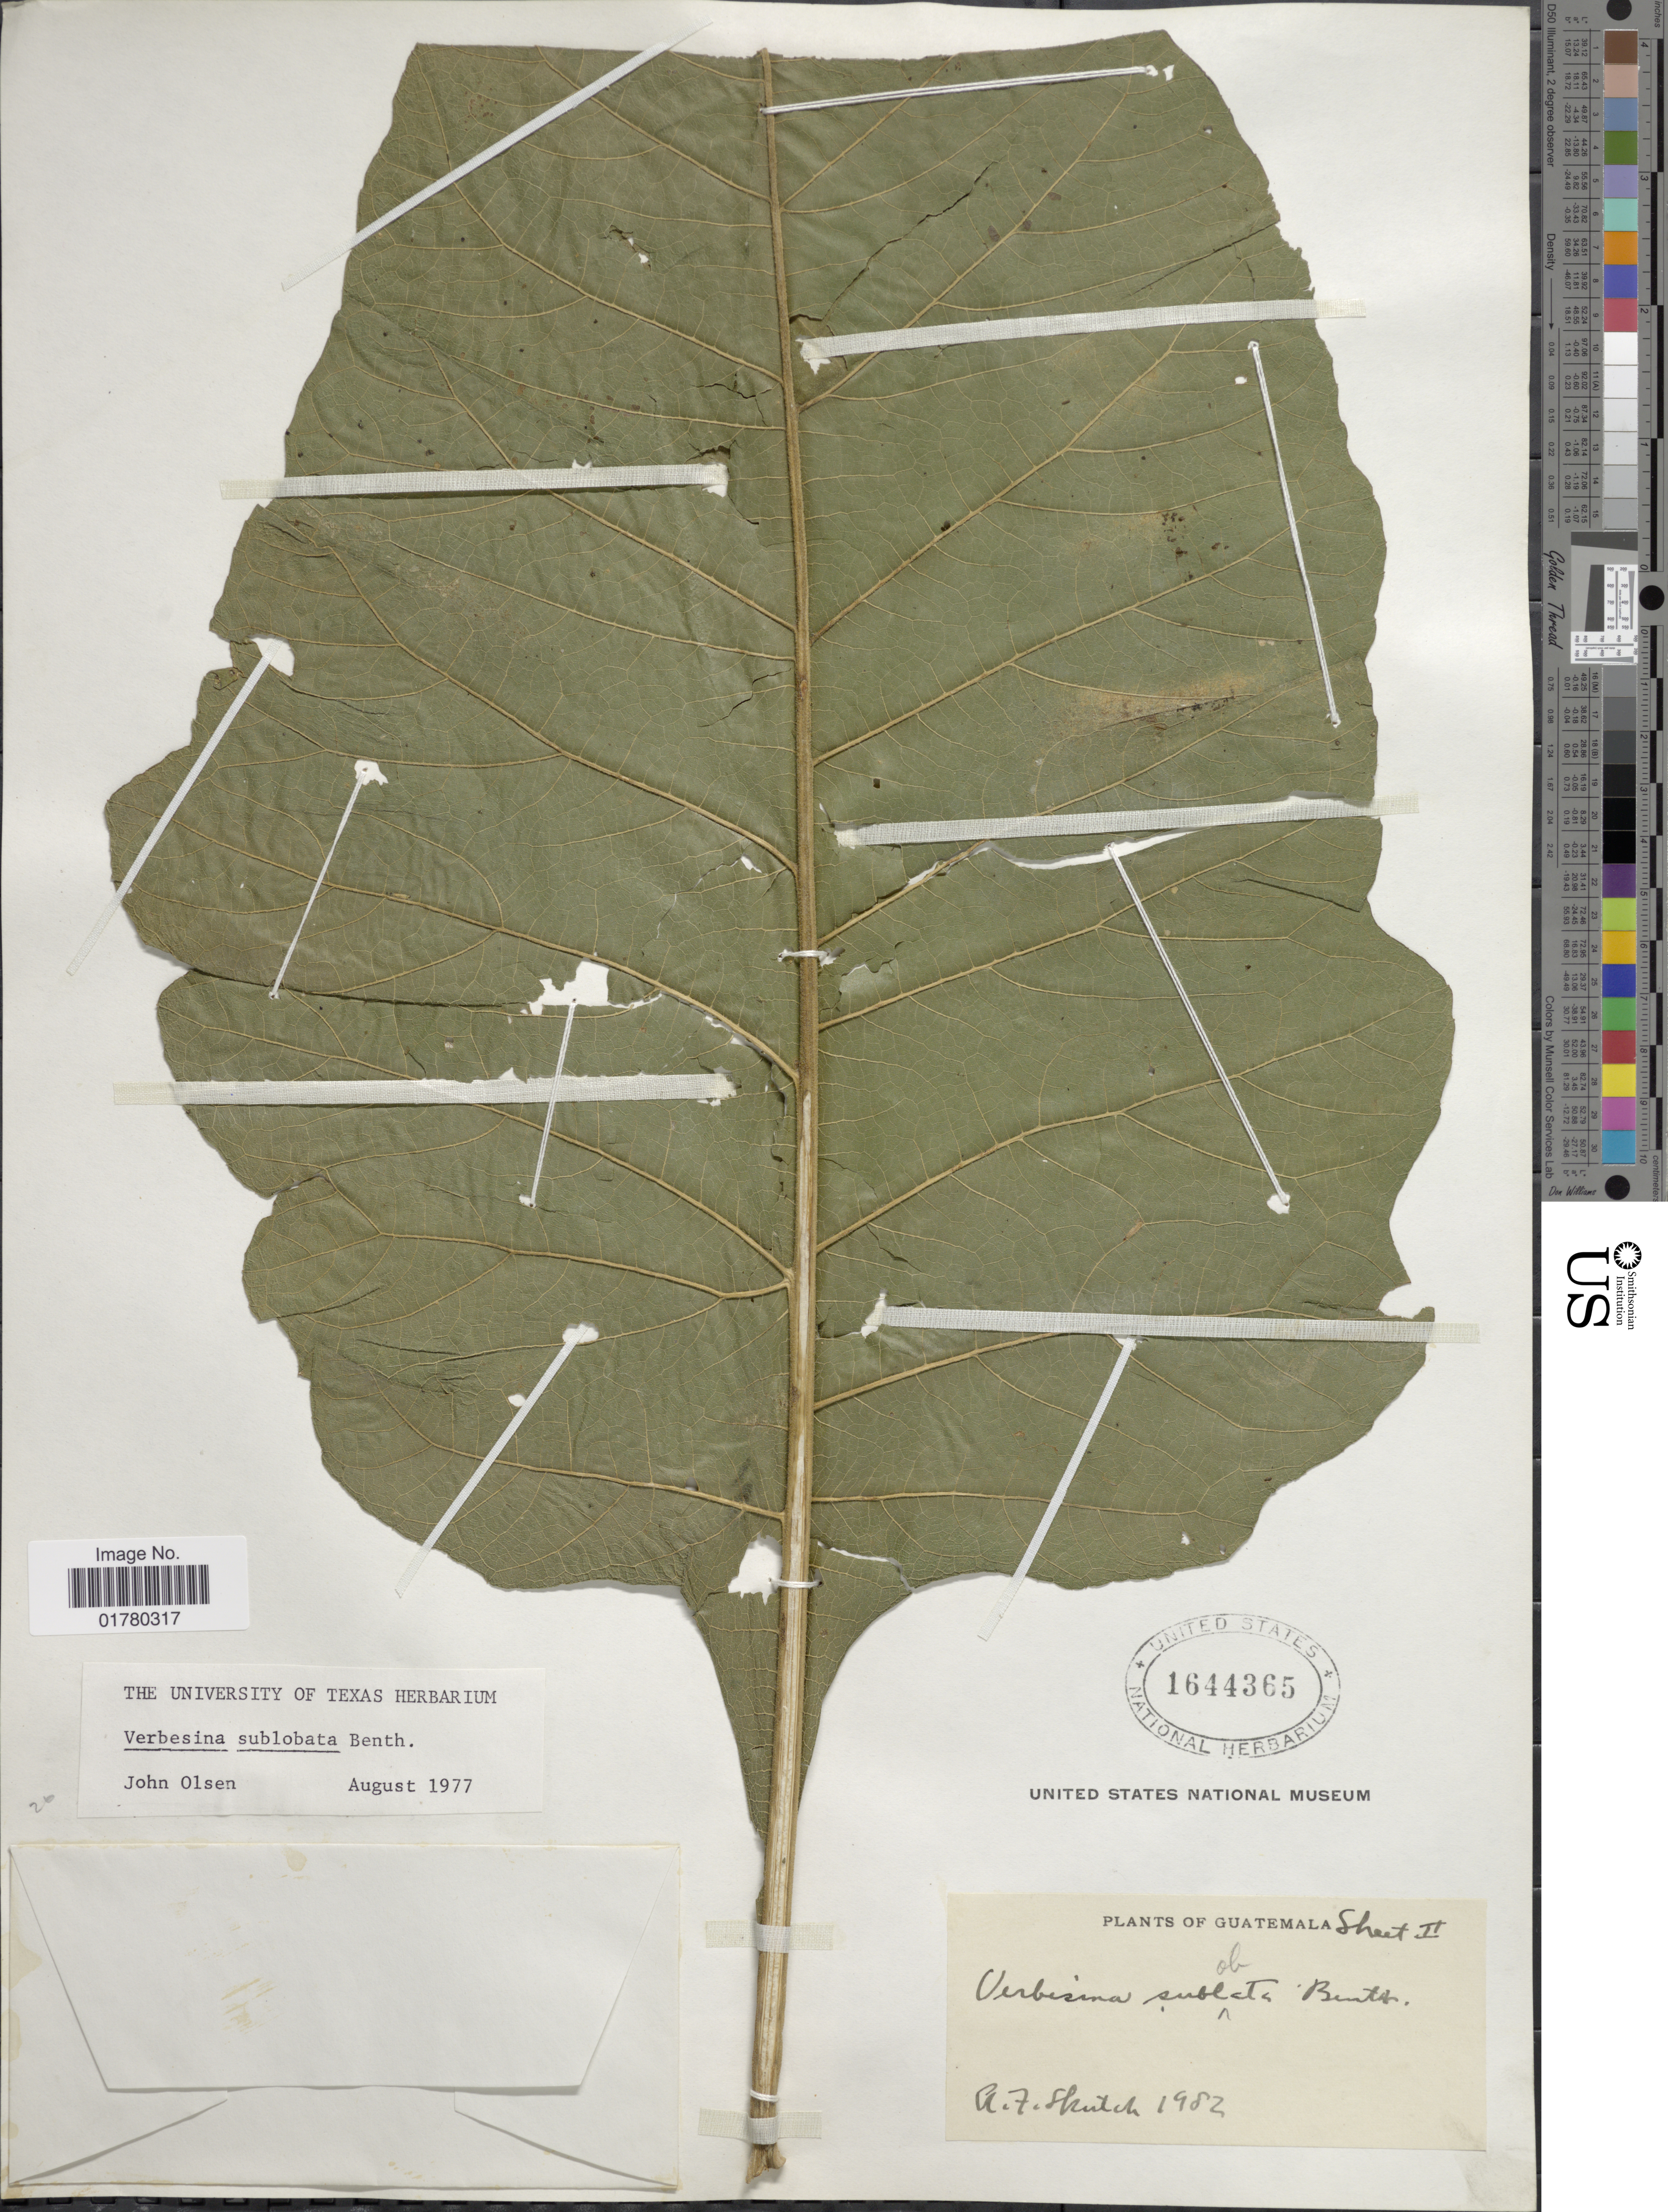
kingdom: Plantae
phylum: Tracheophyta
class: Magnoliopsida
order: Asterales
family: Asteraceae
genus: Verbesina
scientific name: Verbesina turbacensis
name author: Kunth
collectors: A. F. Skutch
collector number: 1982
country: Guatemala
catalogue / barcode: US 1644365